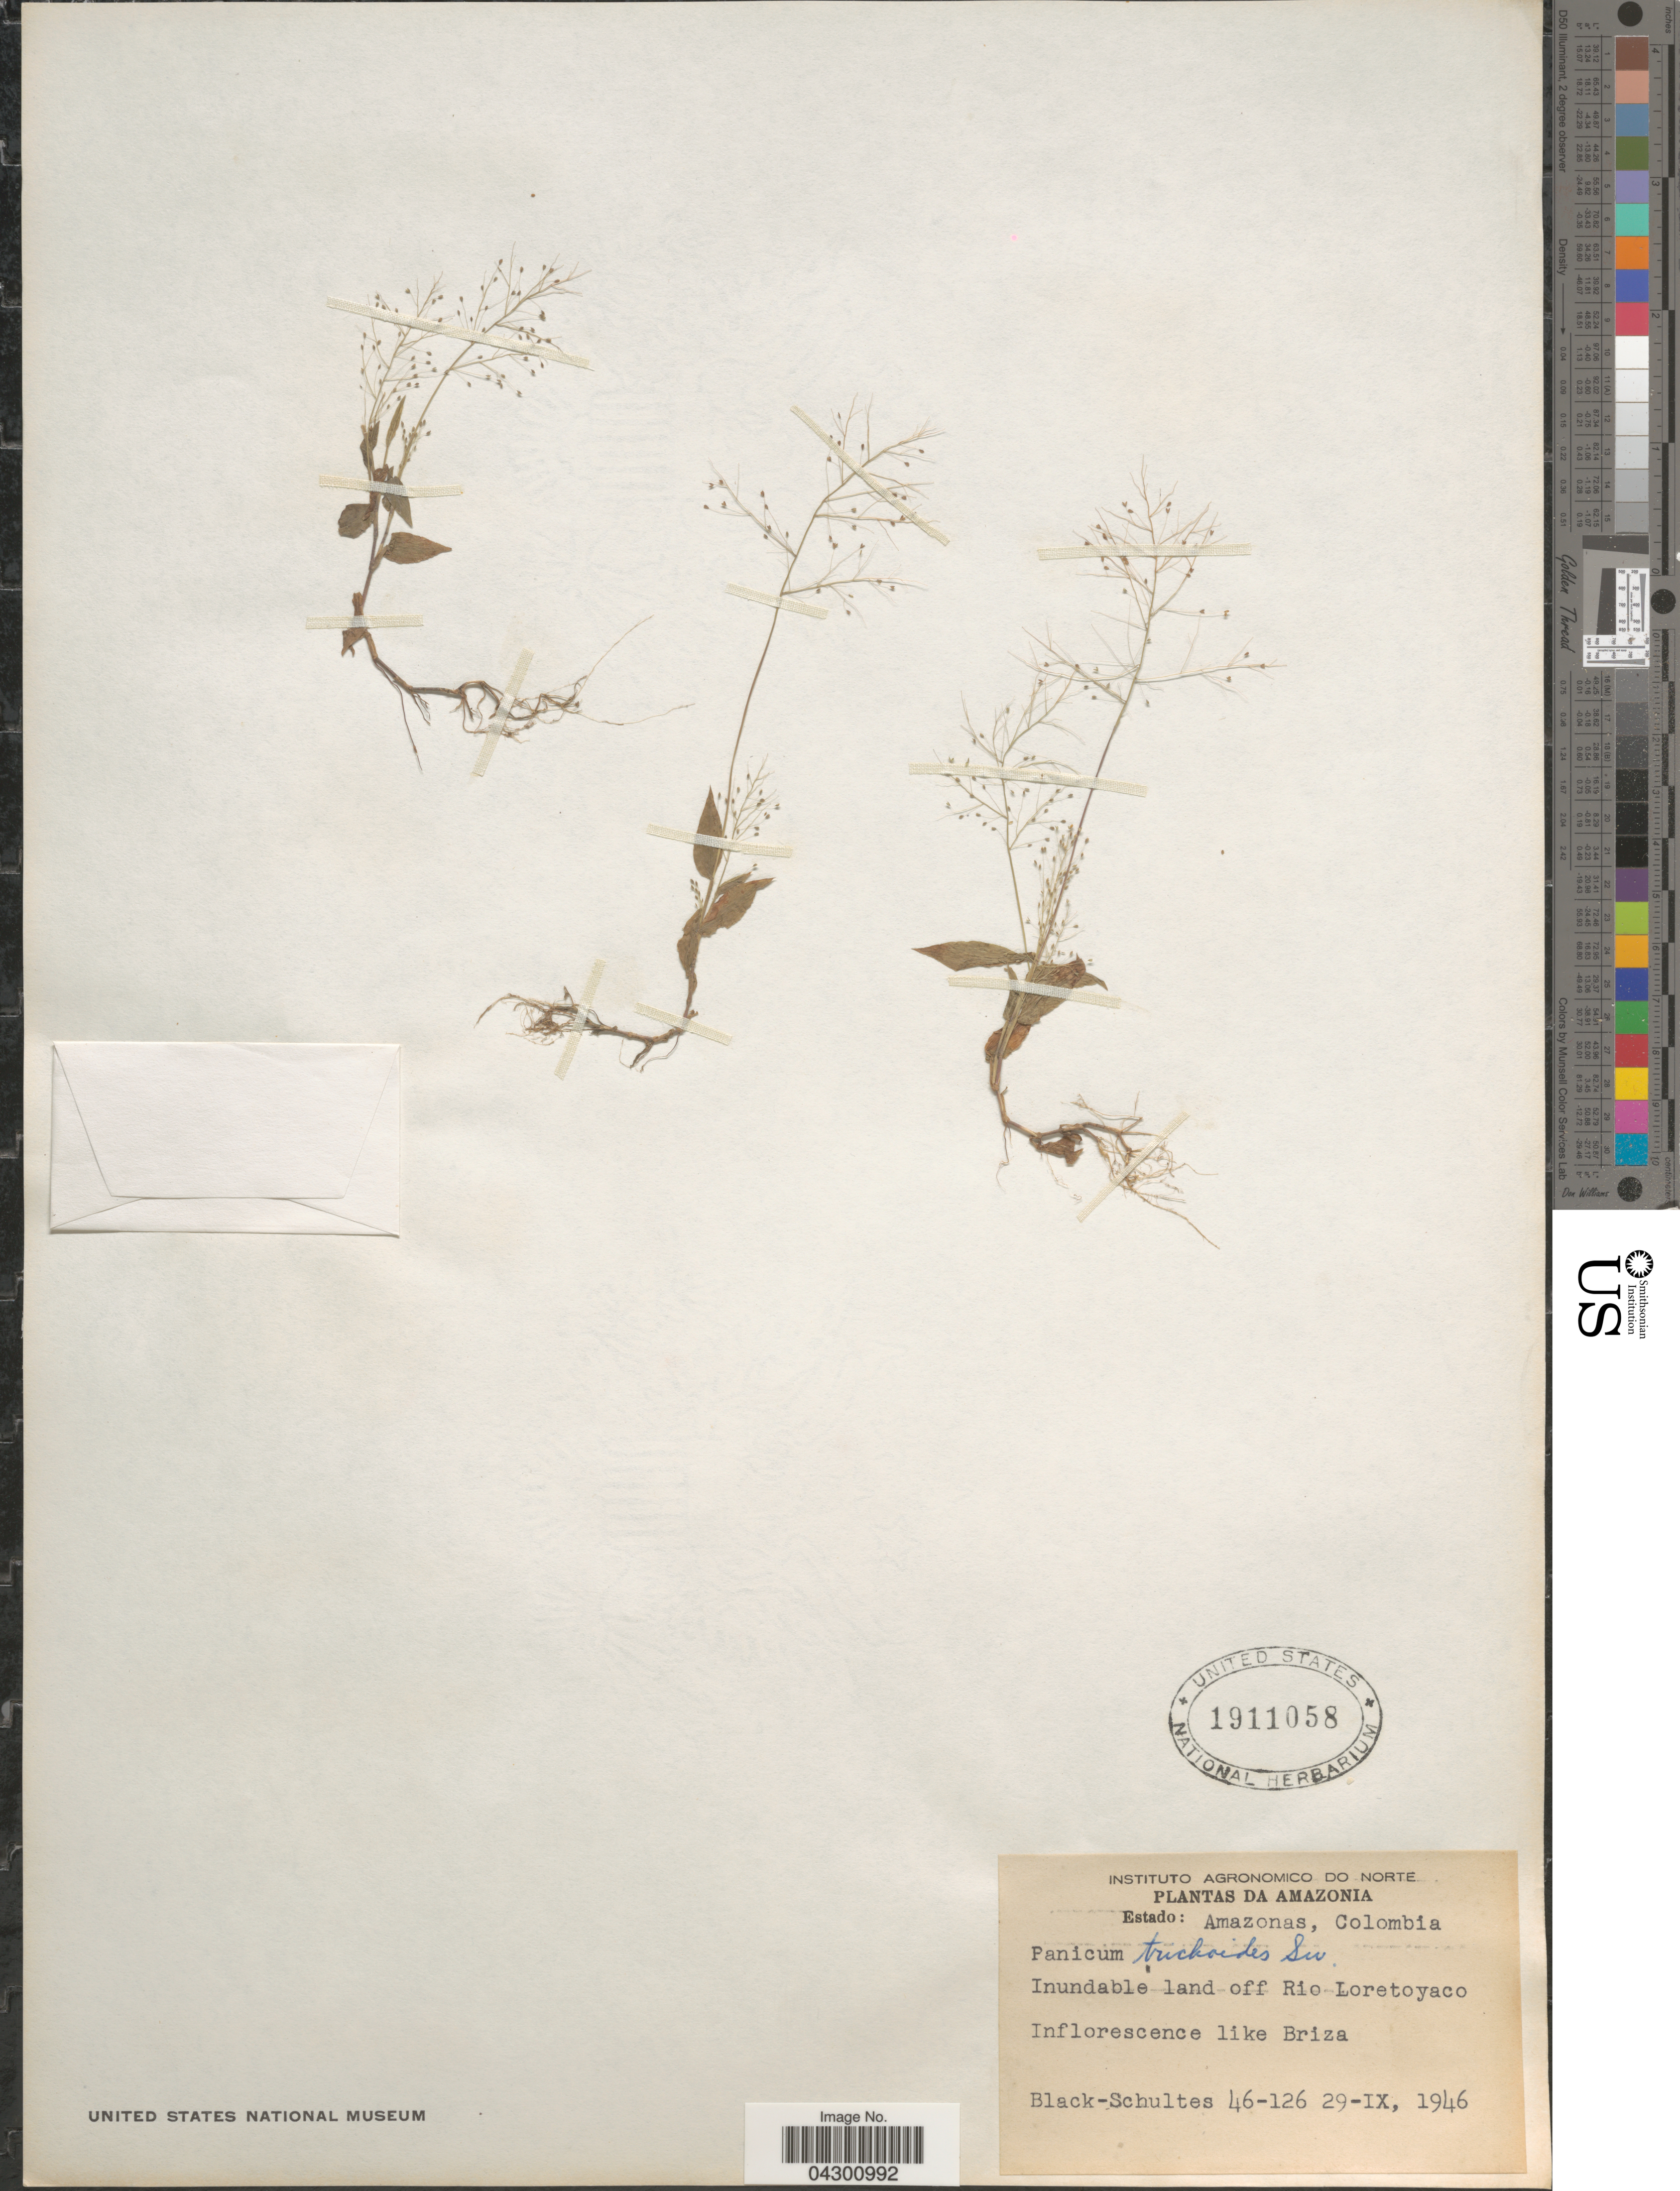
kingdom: Plantae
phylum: Tracheophyta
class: Liliopsida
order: Poales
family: Poaceae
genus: Panicum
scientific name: Panicum trichoides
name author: Sw.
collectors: -- Black & -- Schultes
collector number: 46-126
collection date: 1946-09-29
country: Colombia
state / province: Amazônas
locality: Amazonia. Inundable land off Rio Loretoyaco.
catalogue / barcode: US 1911058